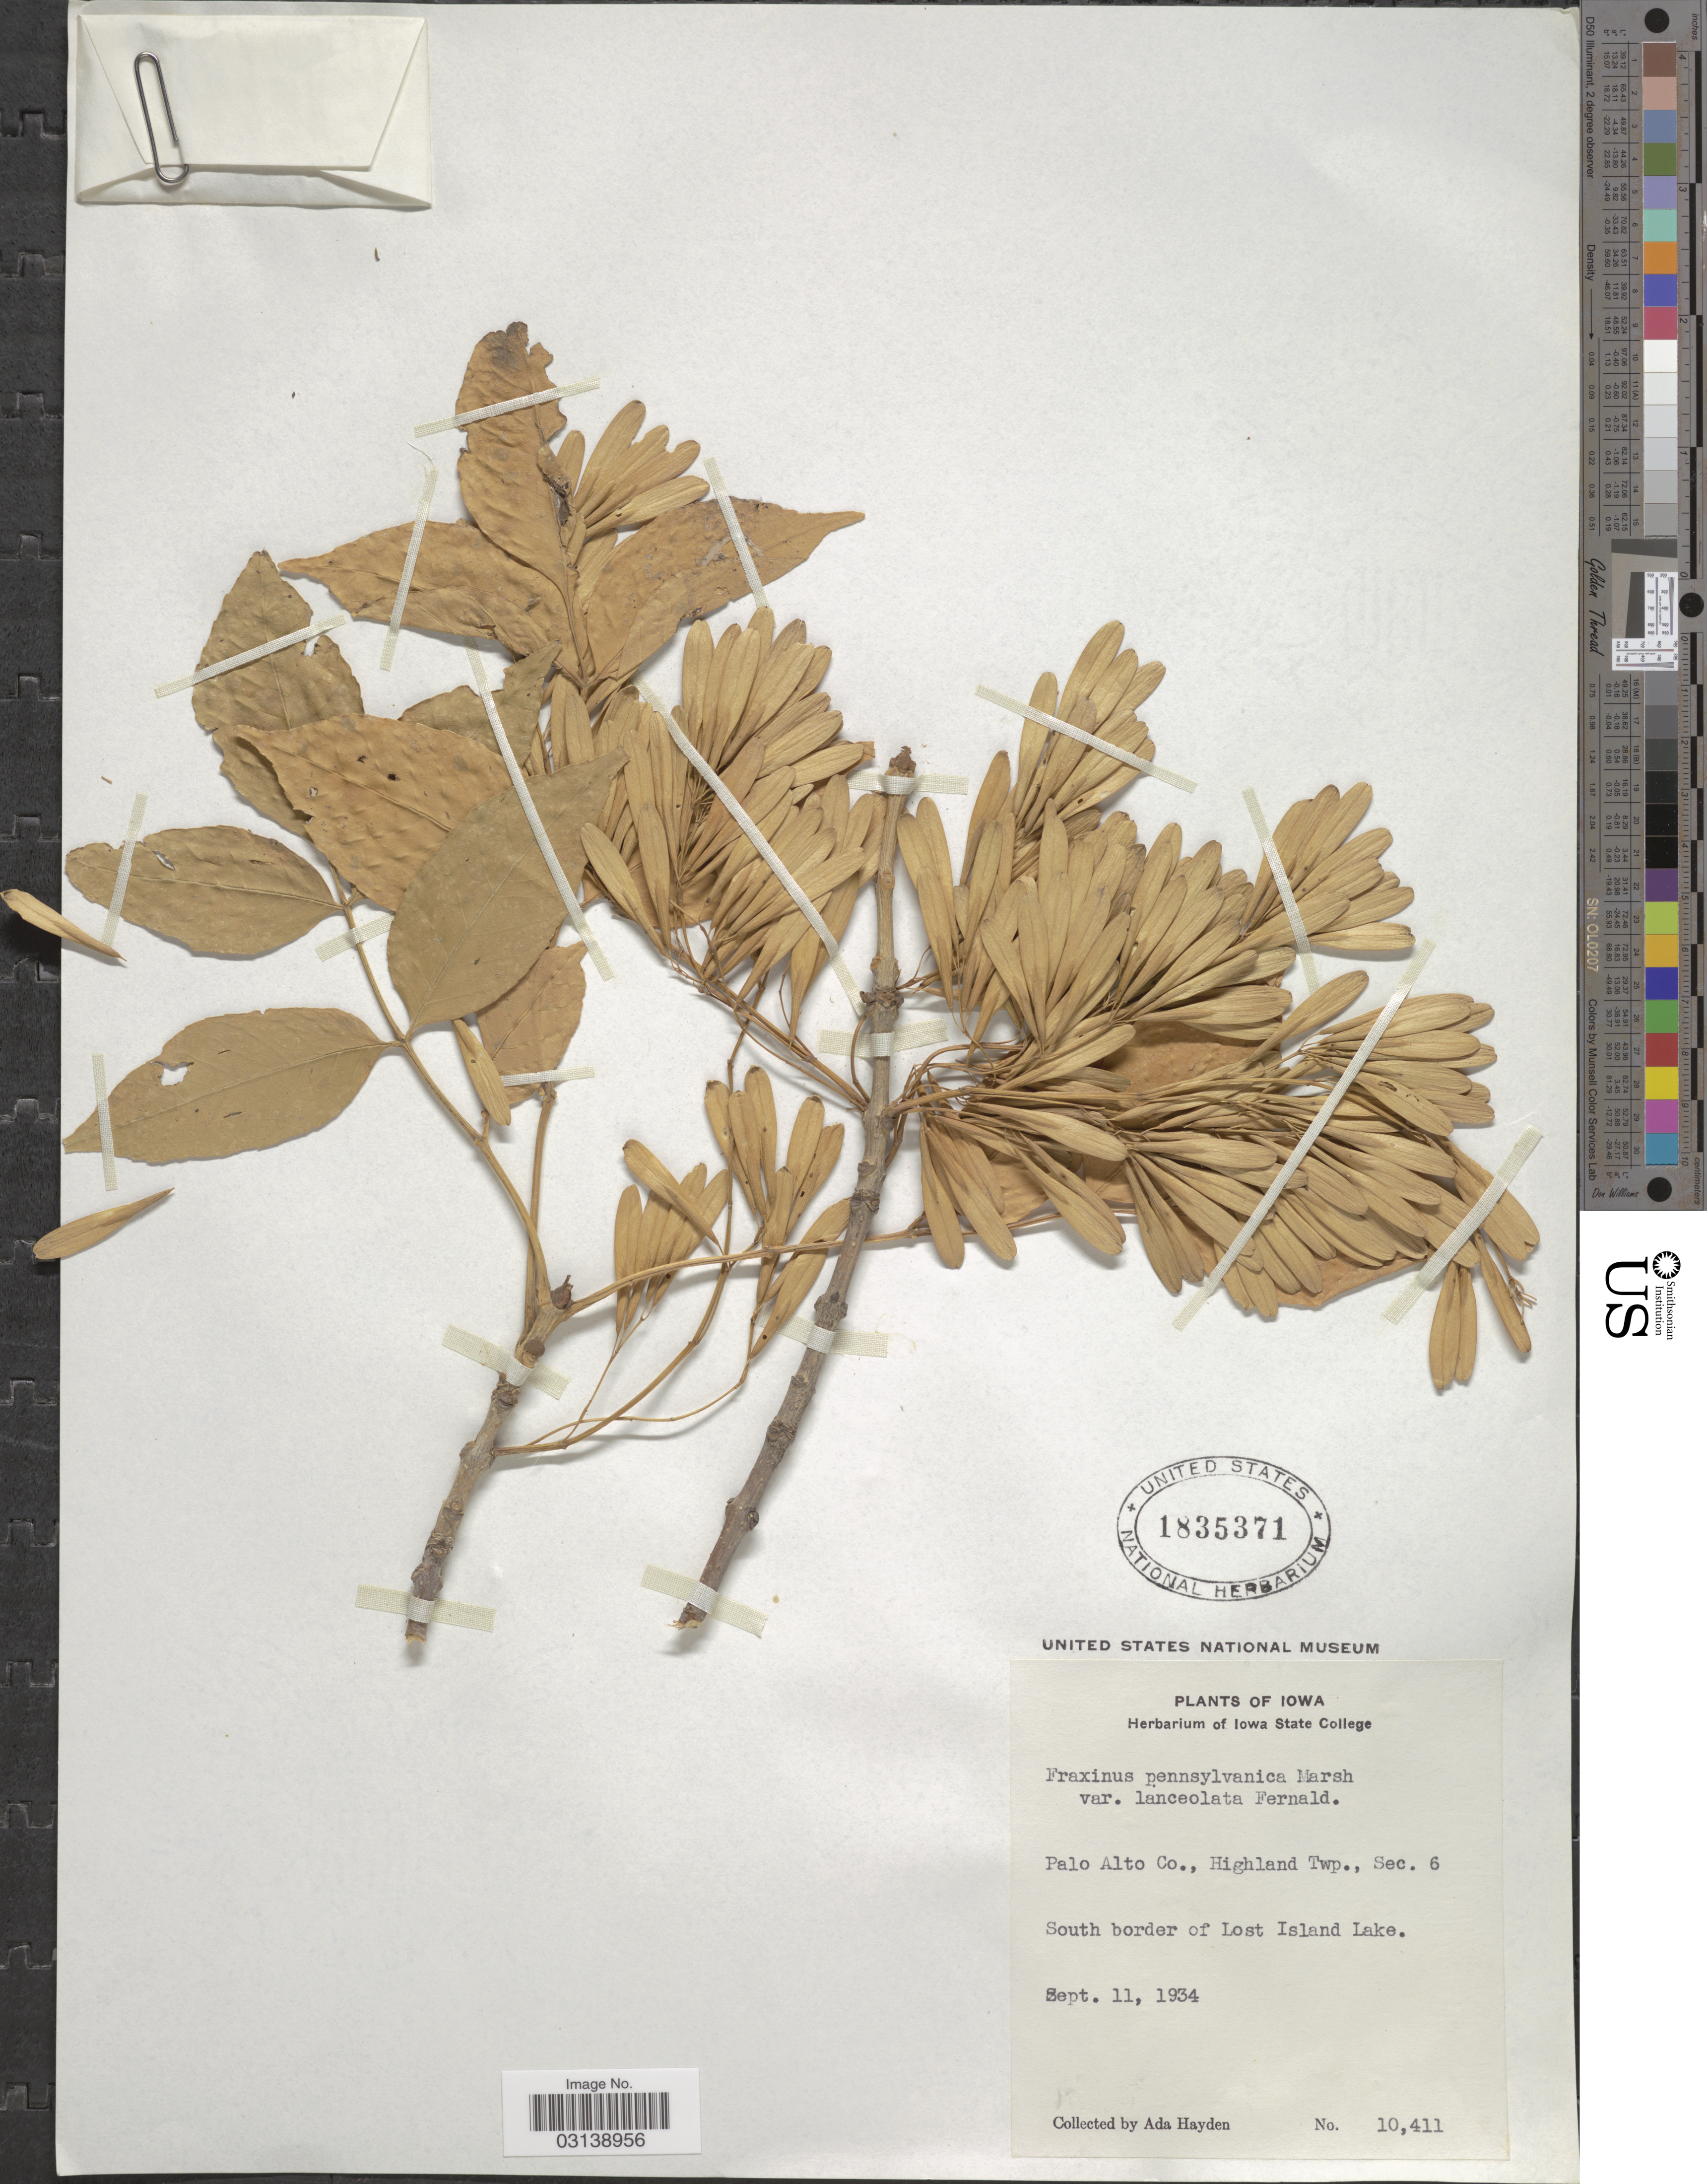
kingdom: Plantae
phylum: Tracheophyta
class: Magnoliopsida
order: Lamiales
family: Oleaceae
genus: Fraxinus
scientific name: Fraxinus pennsylvanica var. campestris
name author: (Britton) F.C. Gates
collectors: Ada Hayden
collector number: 10411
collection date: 1934-09-11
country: United States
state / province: Iowa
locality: Palo Alto Co., Highland Twp., Sec. 6. South border of Lost Island Lake.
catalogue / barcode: US 1835371